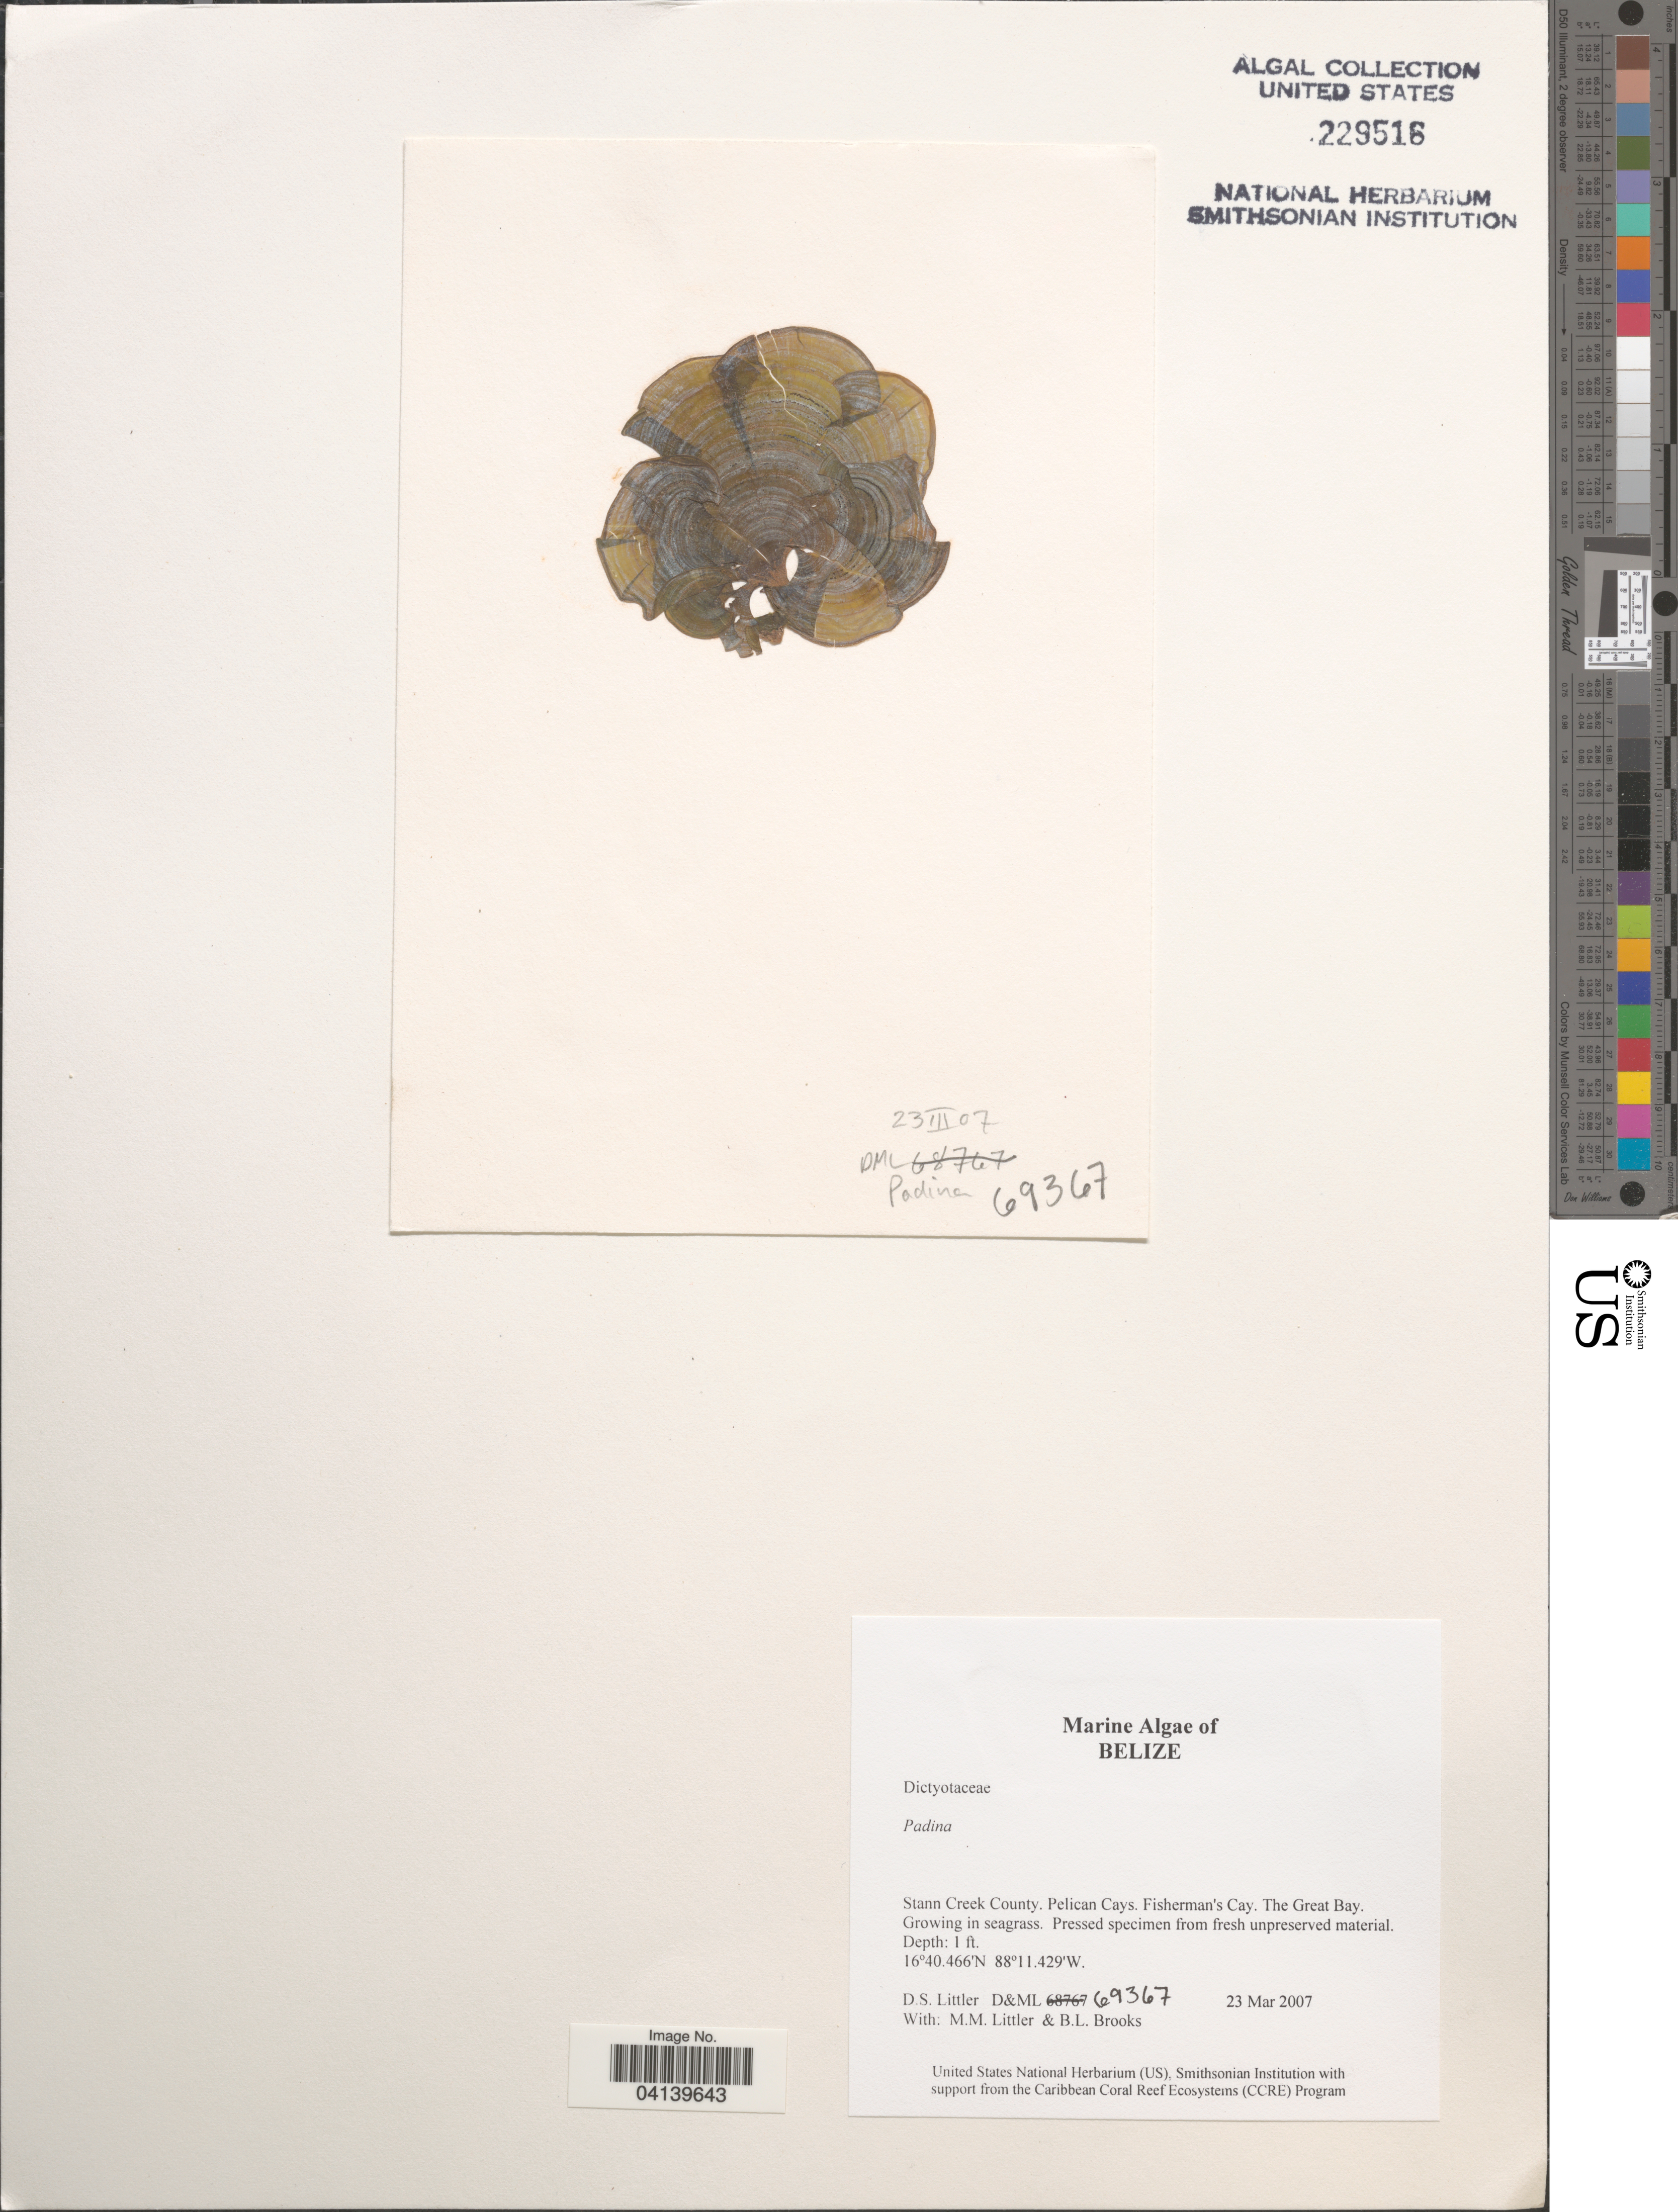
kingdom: Chromista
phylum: Ochrophyta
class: Phaeophyceae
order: Dictyotales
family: Dictyotaceae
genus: Padina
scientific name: Padina sp.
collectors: D. S. Littler & B. Brooks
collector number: D&ML69367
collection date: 2007-03-23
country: Belize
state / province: Stann Creek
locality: Stann Creek County. Pelican Cays. Fisherman's Cay. The Great Bay.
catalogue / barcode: US 229516